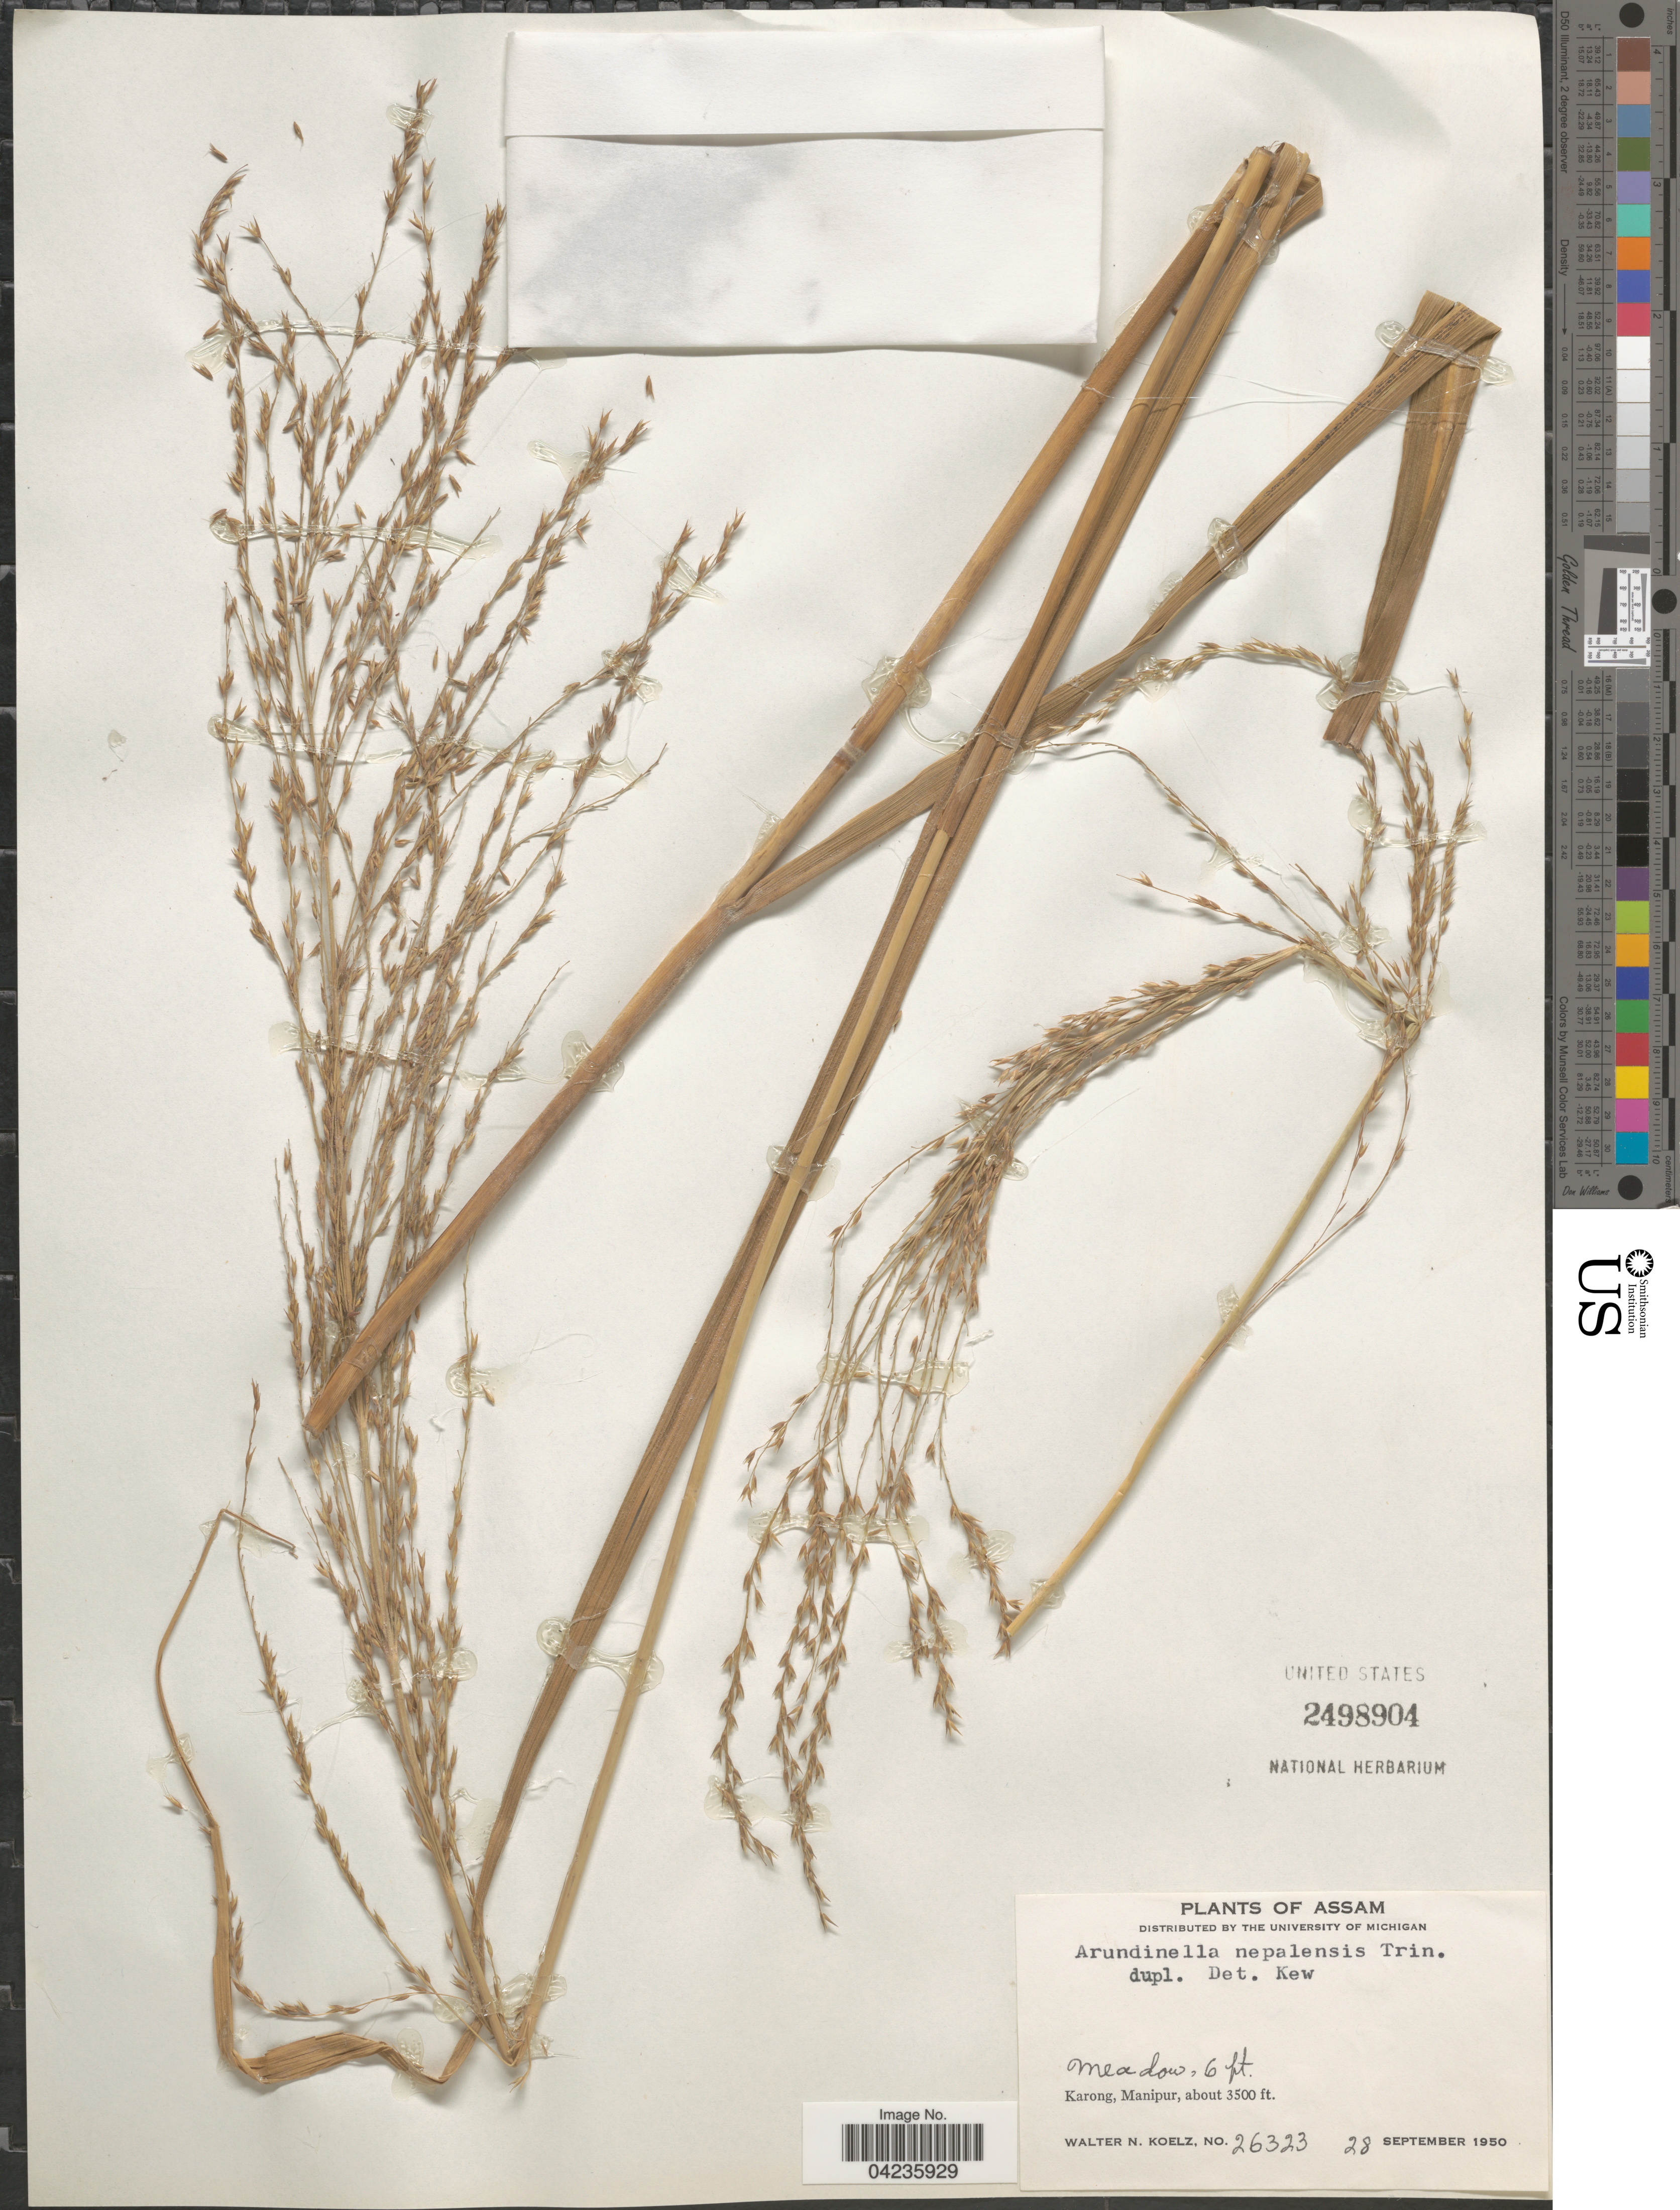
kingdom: Plantae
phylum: Tracheophyta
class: Liliopsida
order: Poales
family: Poaceae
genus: Arundinella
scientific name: Arundinella nepalensis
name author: Trin.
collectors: W. N. Koelz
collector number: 26323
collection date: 1950-09-28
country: India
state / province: Manipur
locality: Karong, Manipur.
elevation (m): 1067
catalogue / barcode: US 2498904